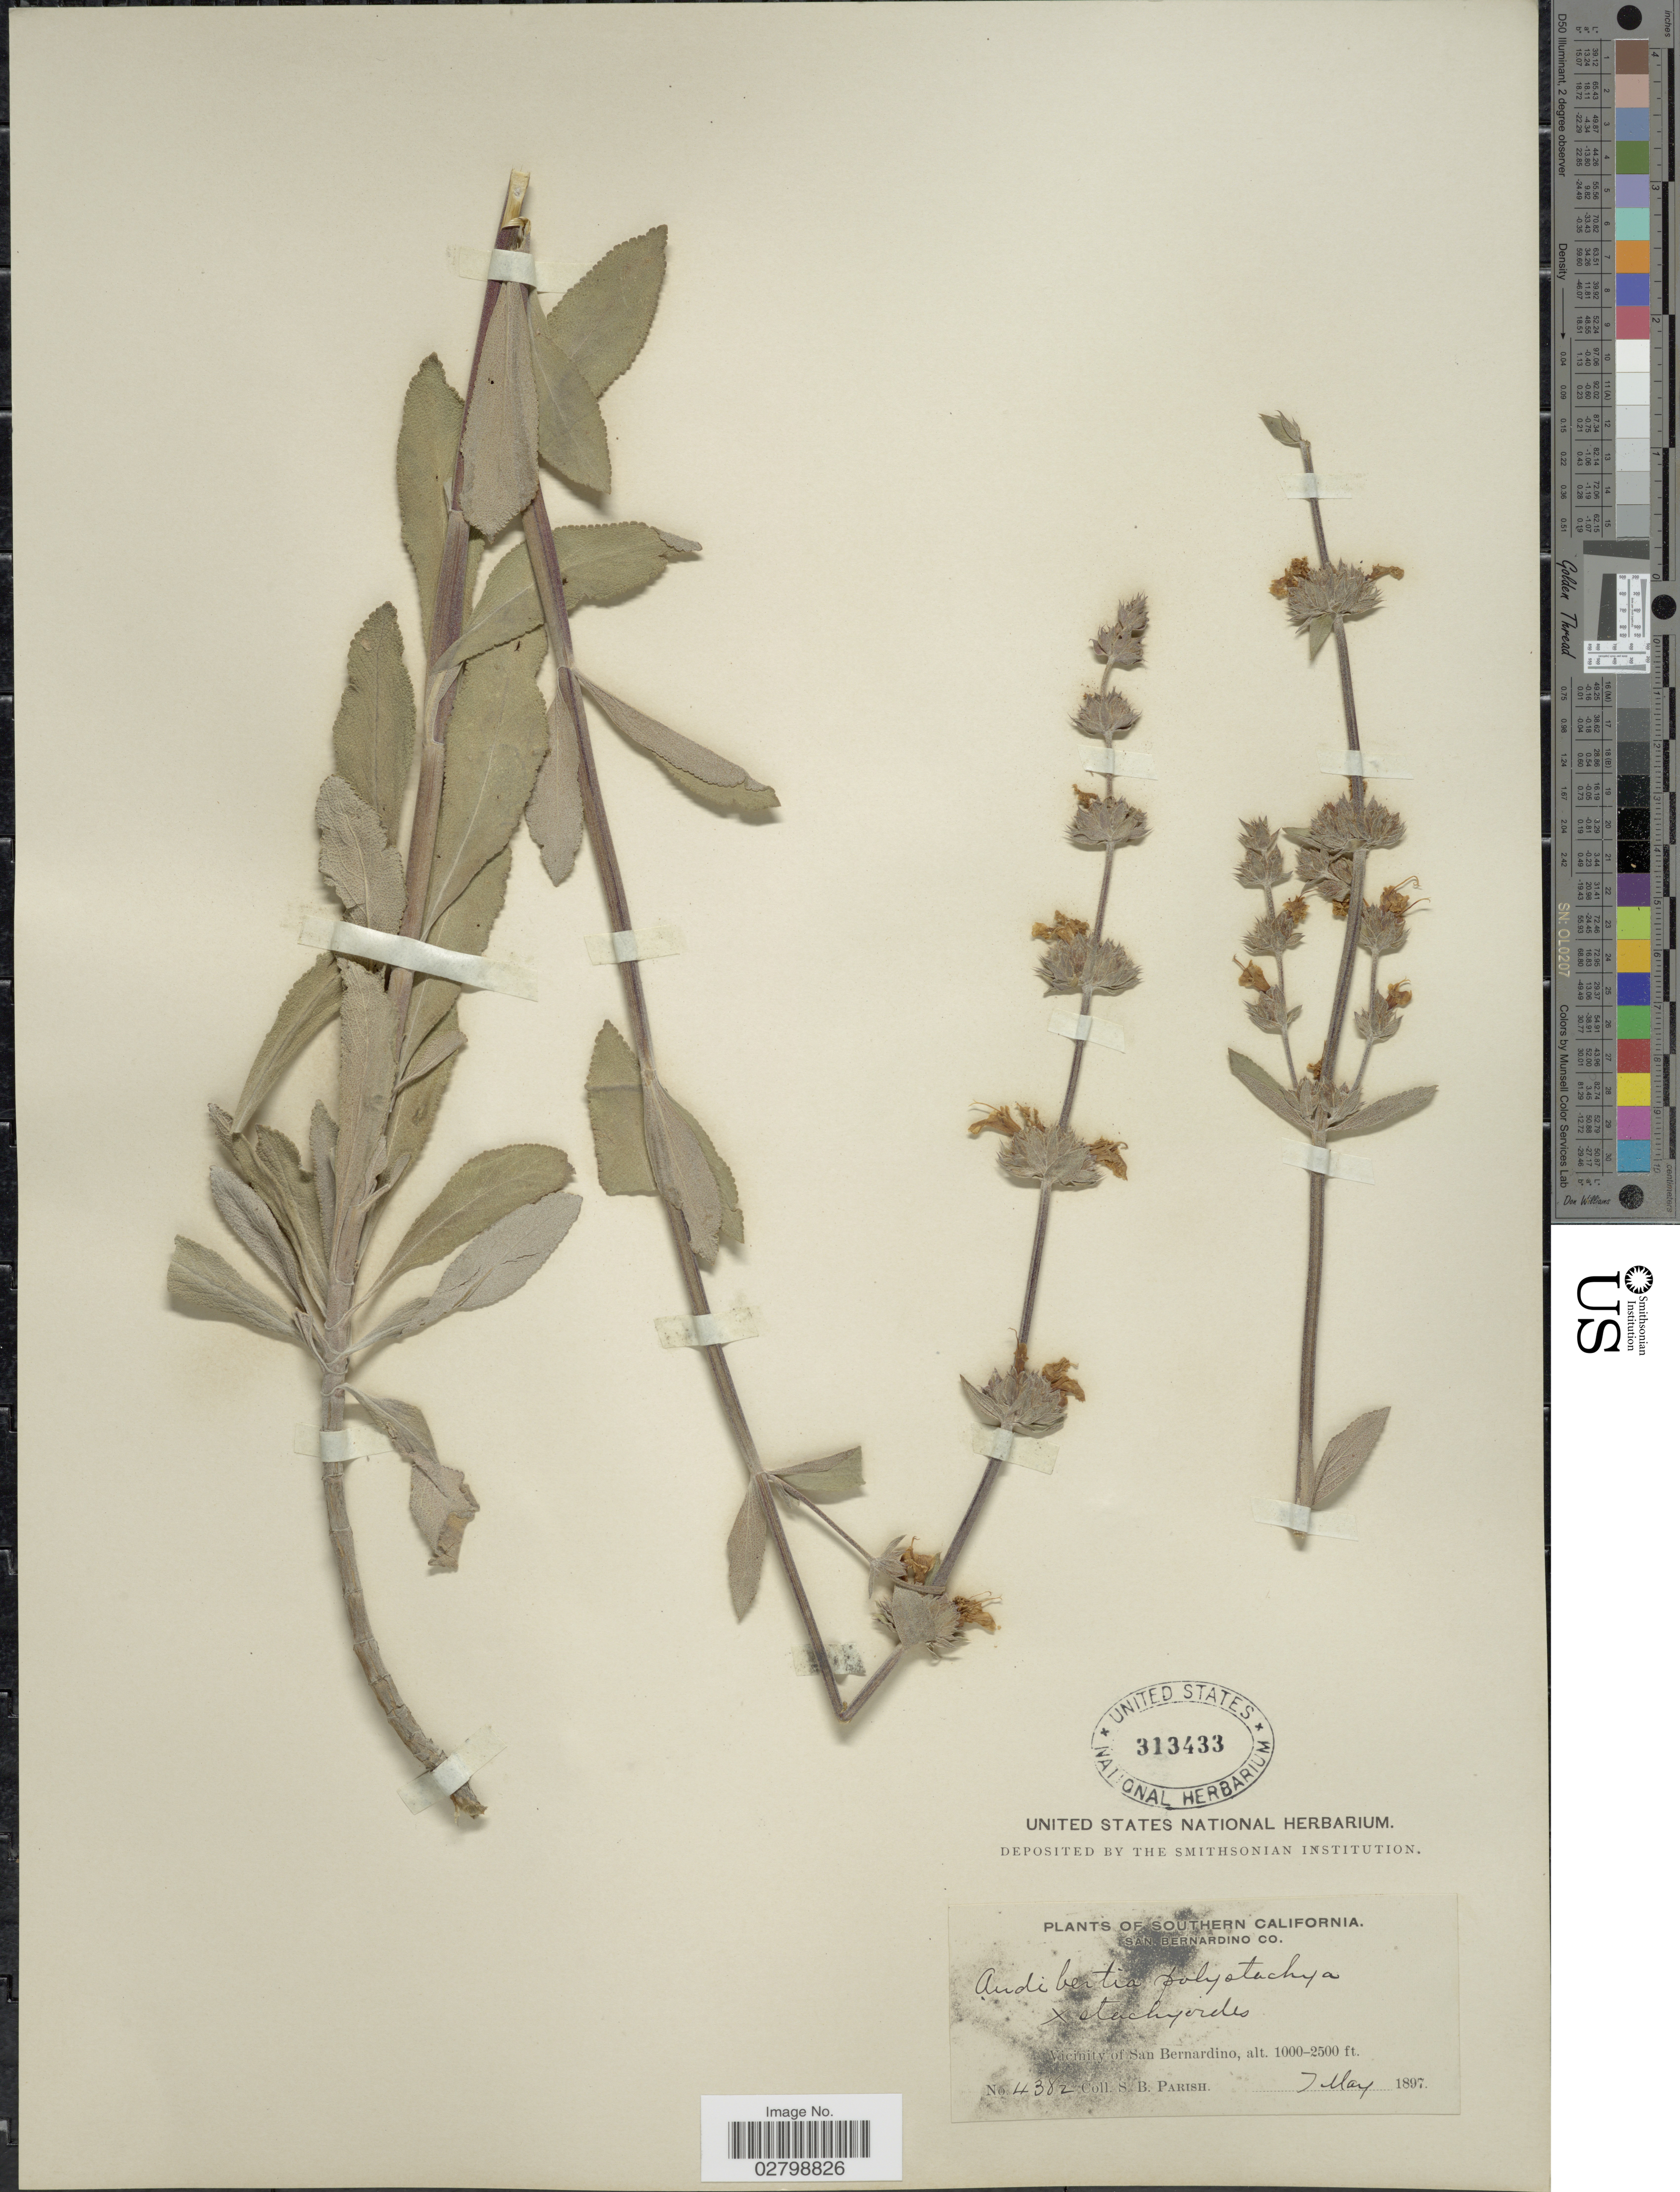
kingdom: Plantae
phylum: Tracheophyta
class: Magnoliopsida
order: Lamiales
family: Lamiaceae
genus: Salvia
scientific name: Salvia apiana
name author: Jeps.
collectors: S. B. Parish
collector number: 4382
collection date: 1897-05-07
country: United States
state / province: California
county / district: San Bernardino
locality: Southern California. San Bernardino Co. Vicinity of San Bernardino.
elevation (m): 305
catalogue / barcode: US 313433